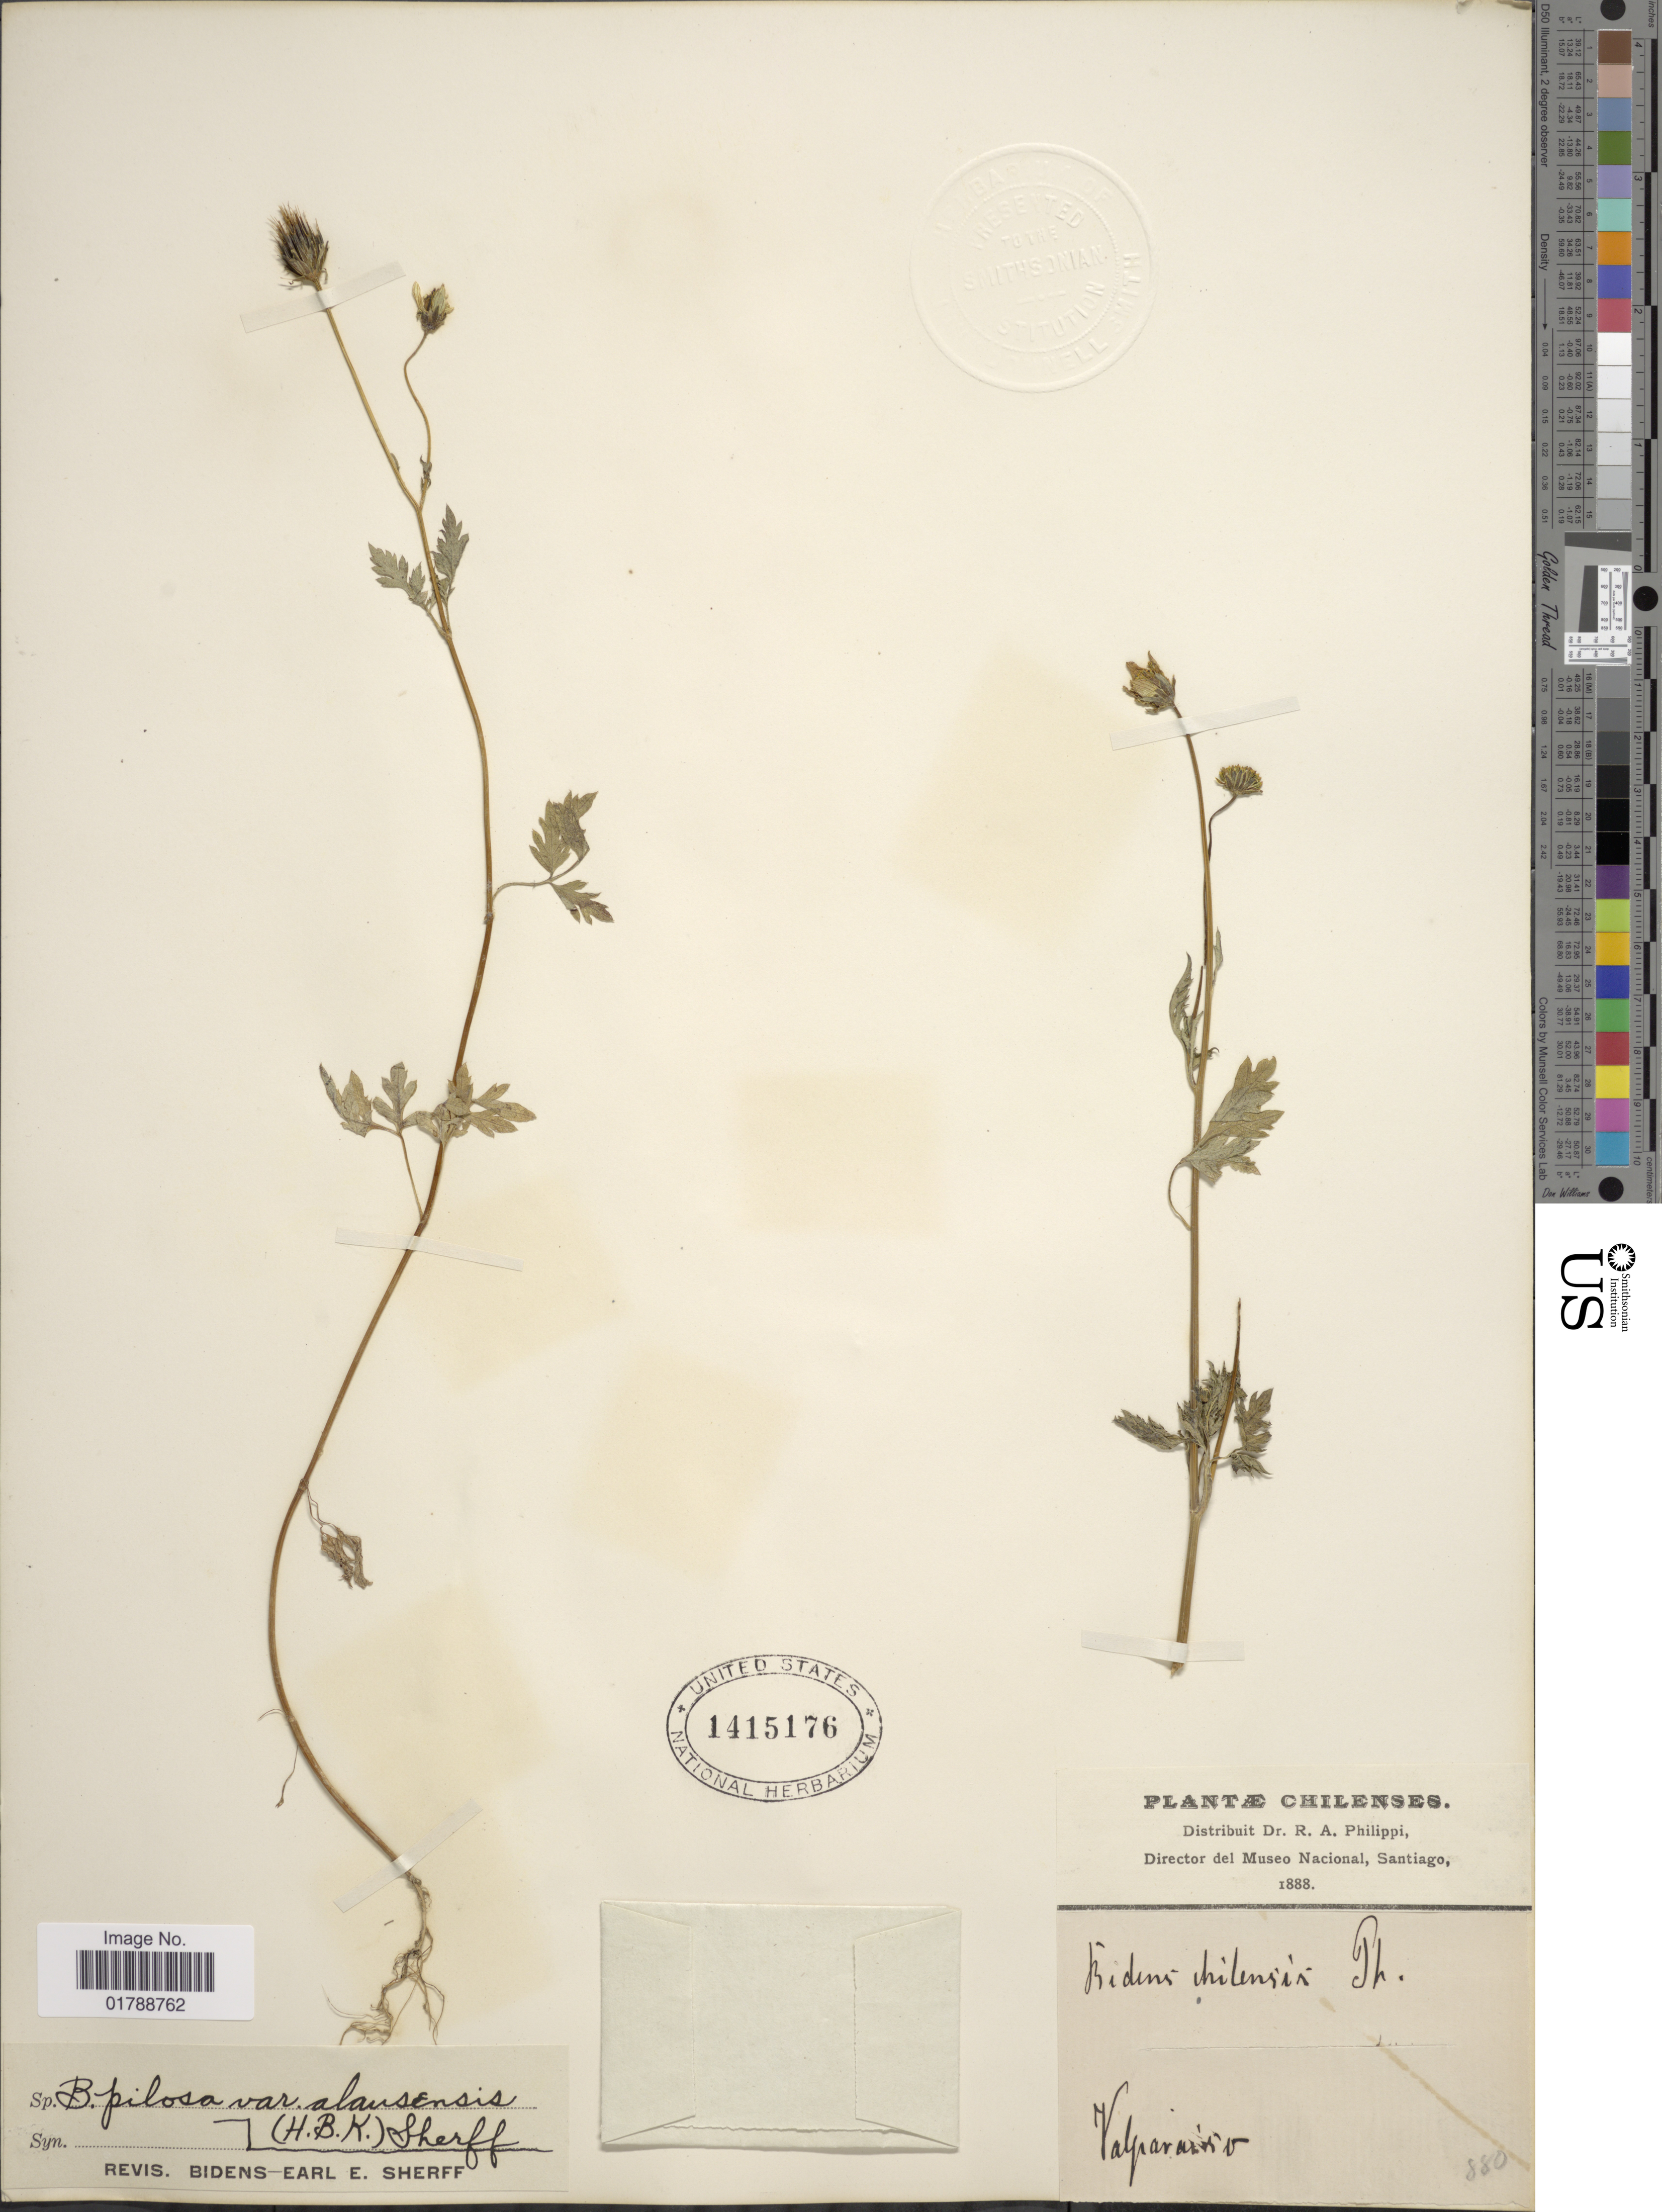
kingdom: Plantae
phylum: Tracheophyta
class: Magnoliopsida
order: Asterales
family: Asteraceae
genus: Bidens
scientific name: Bidens pilosa var. alausensis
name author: Sherff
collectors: R. A. Philippi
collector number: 880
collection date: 1888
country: Chile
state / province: Valparaíso (V)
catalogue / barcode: US 1415176